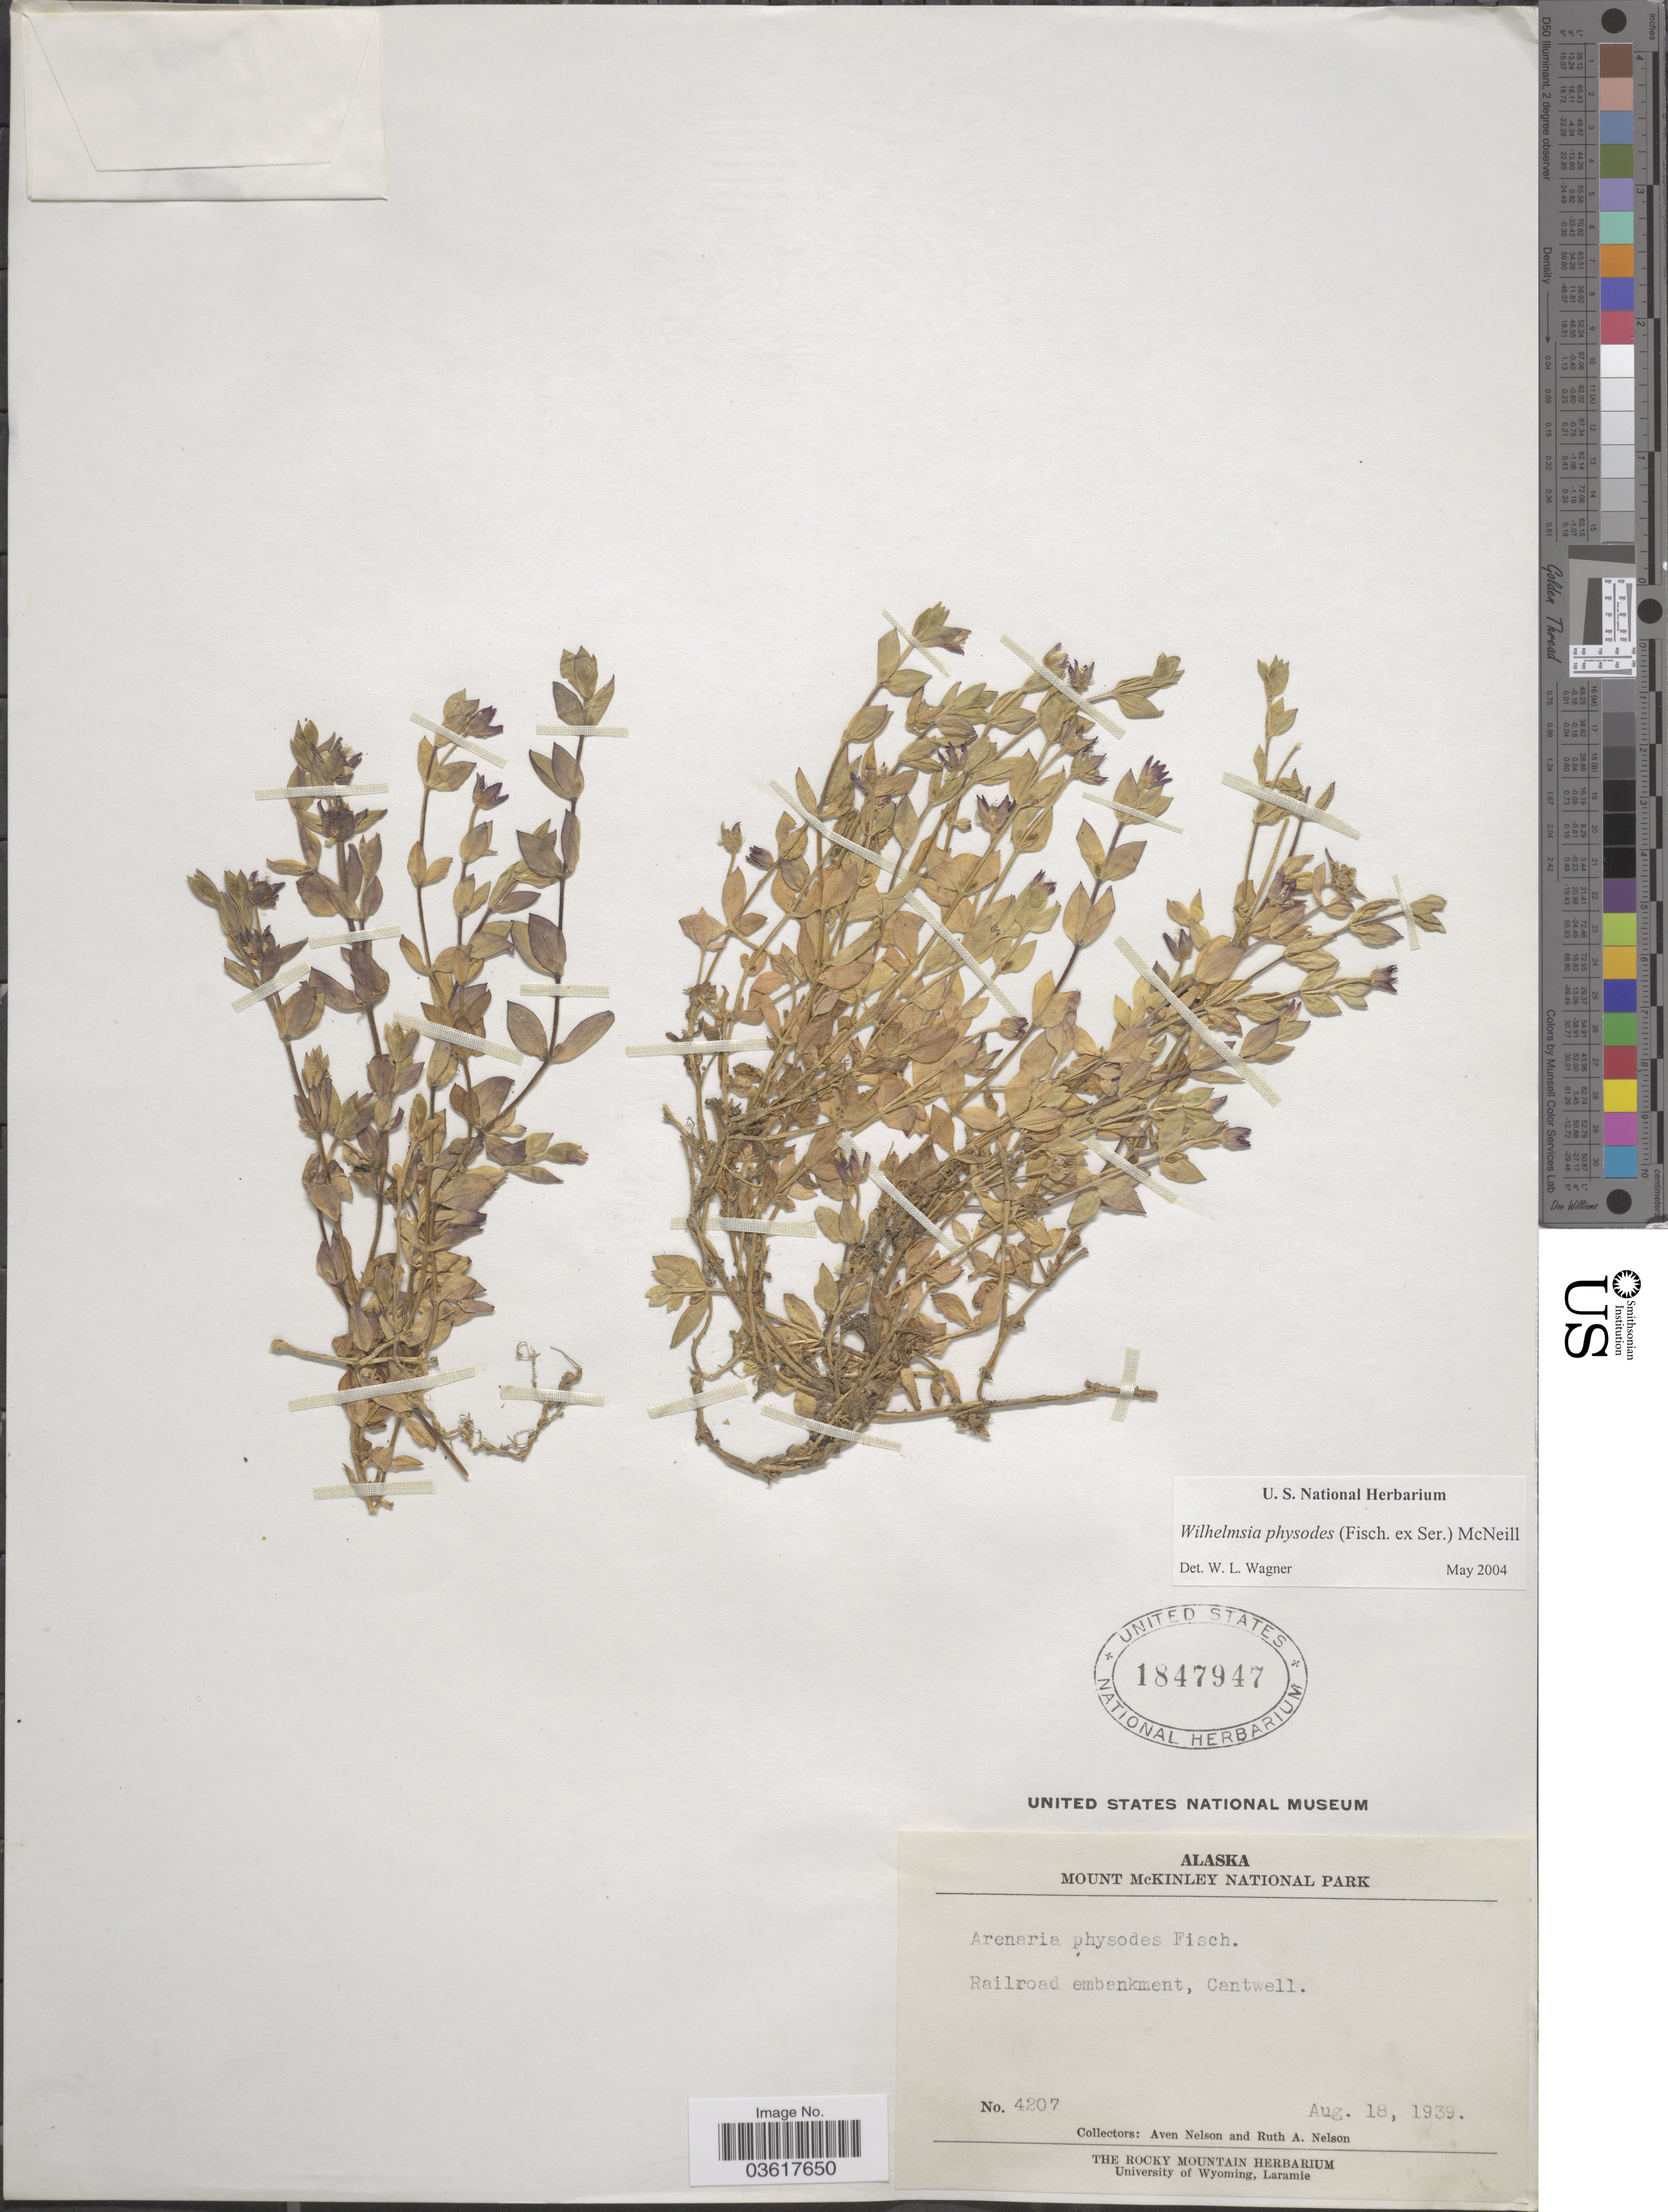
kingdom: Plantae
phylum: Tracheophyta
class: Magnoliopsida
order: Caryophyllales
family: Caryophyllaceae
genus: Wilhelmsia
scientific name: Wilhelmsia sp.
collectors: A. Nelson & R. A. Nelson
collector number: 4207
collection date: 1939-08-18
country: United States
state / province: Alaska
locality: Mount McKinley National Park. Railroad embankment, Cantwell.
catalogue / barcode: US 1847947